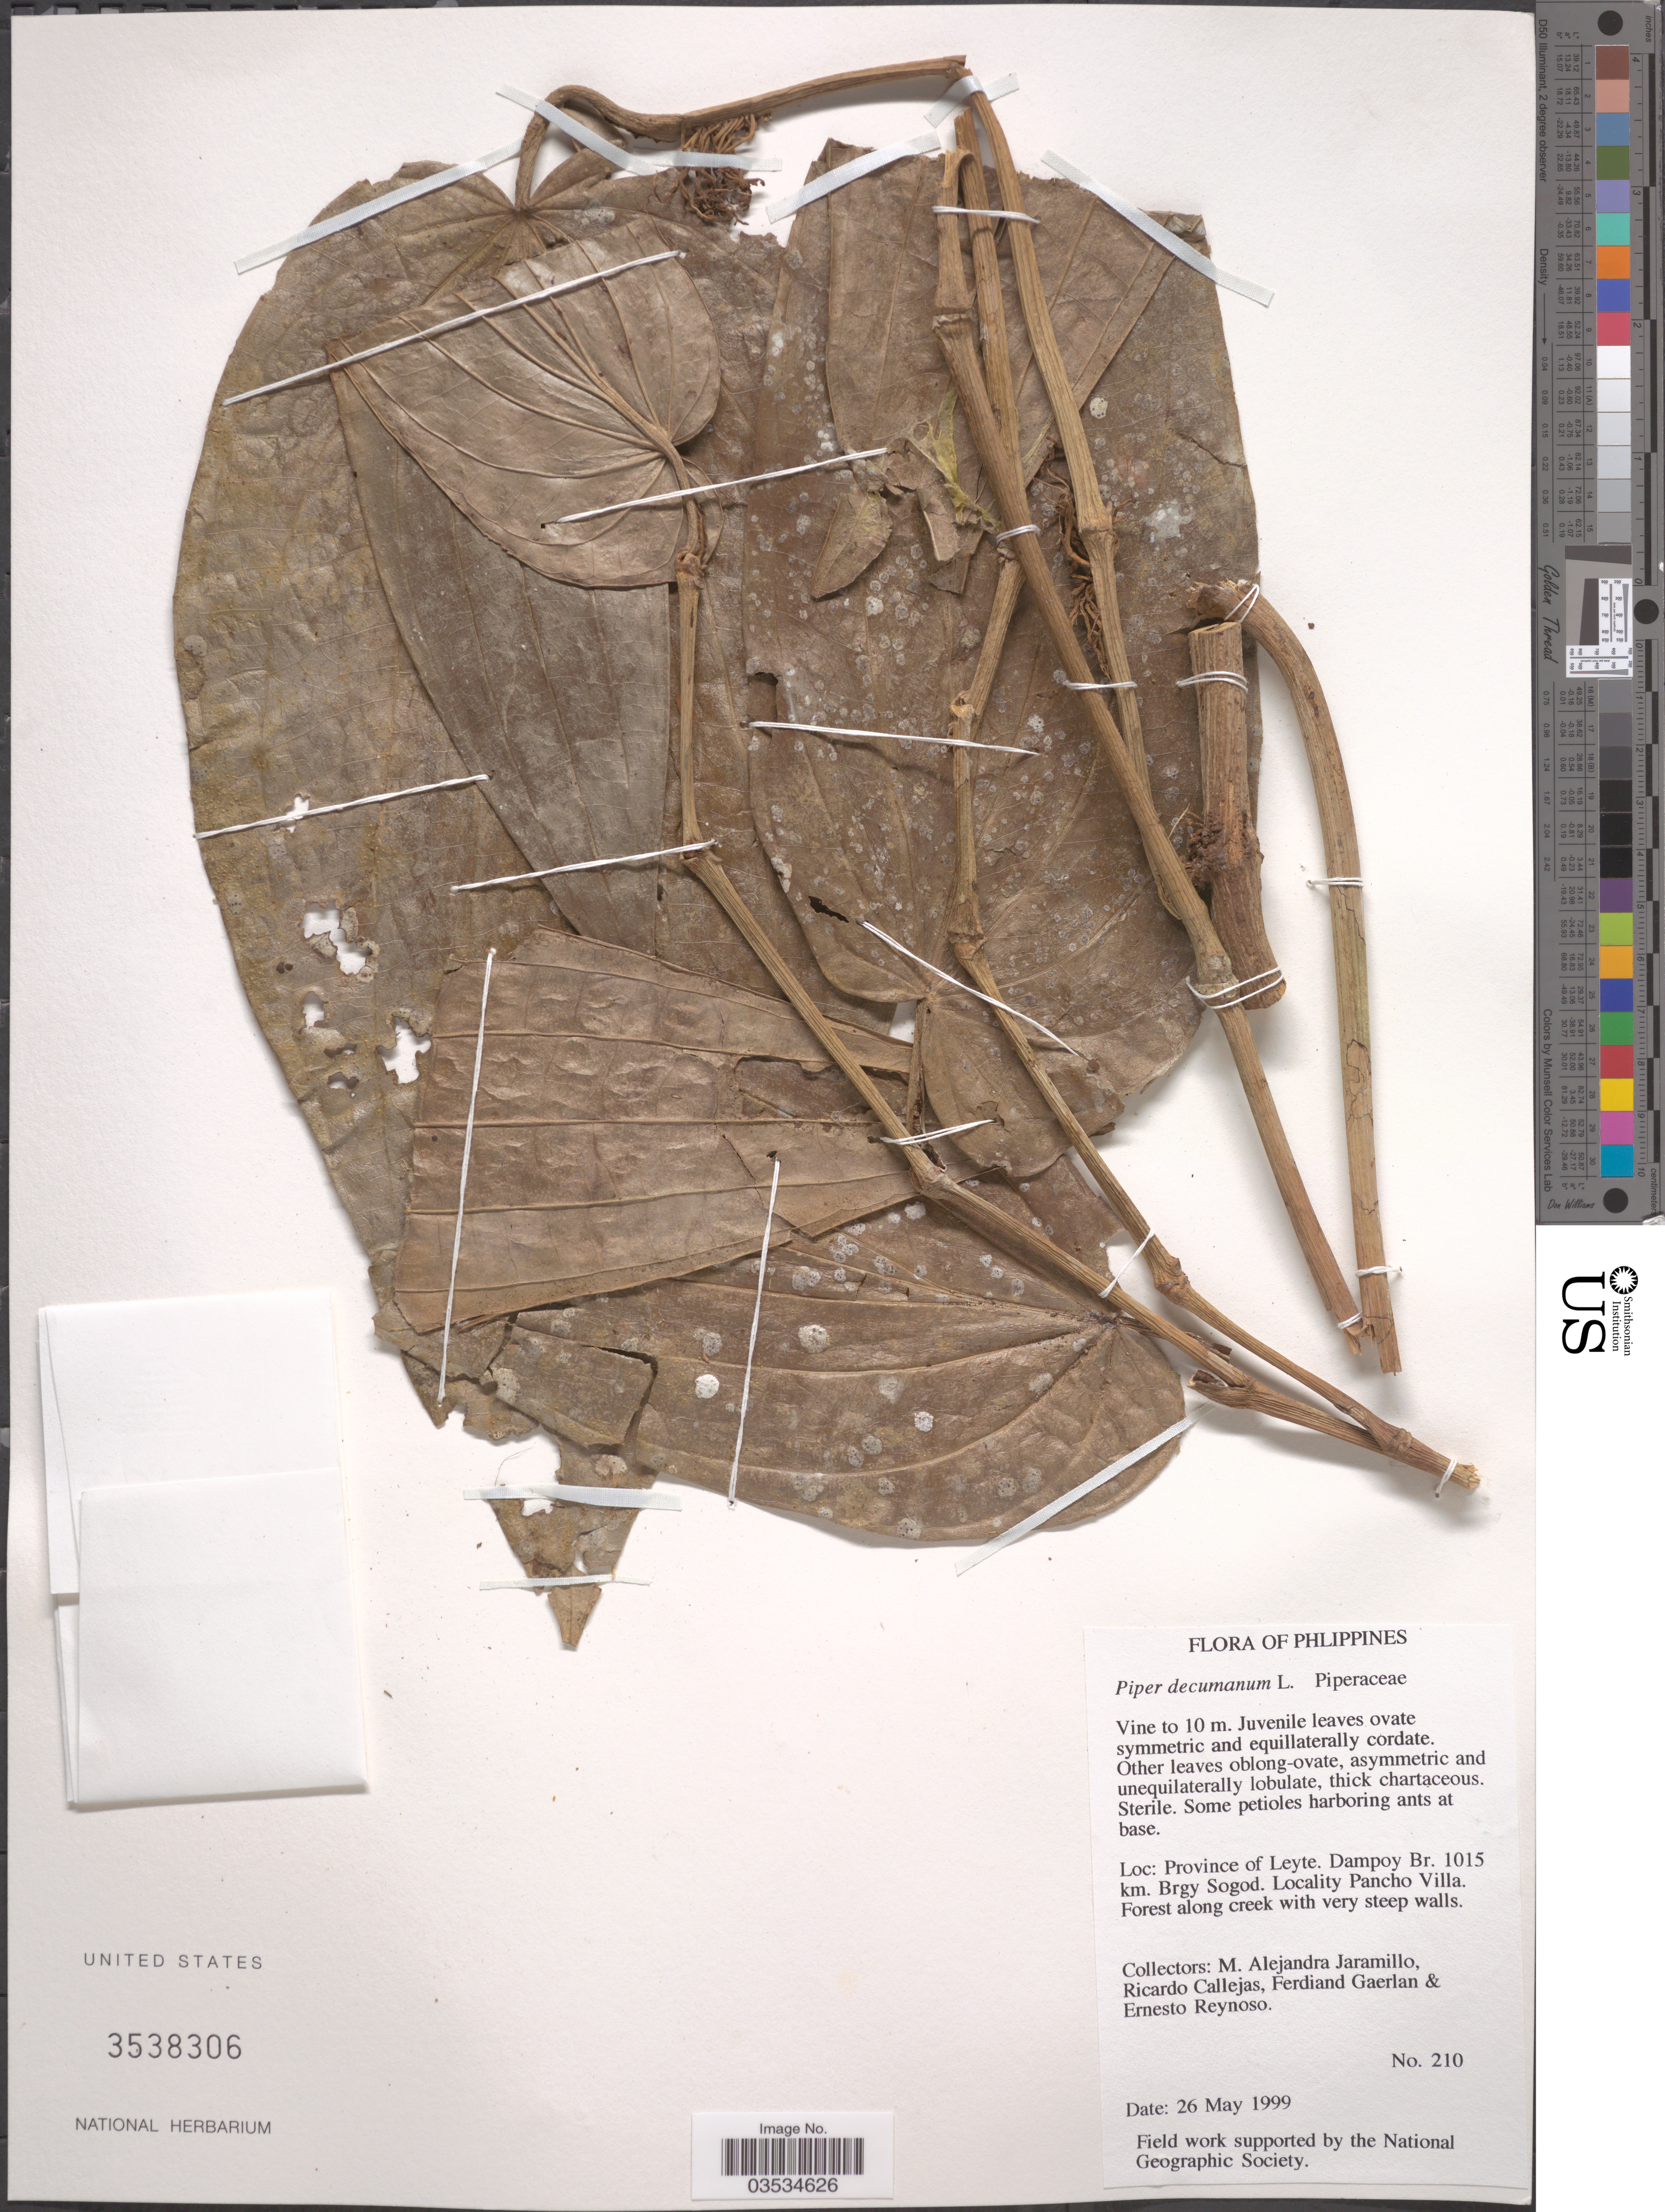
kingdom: Plantae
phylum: Tracheophyta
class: Magnoliopsida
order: Piperales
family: Piperaceae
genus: Piper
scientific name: Piper decumanum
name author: (Rumph.) L.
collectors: M. A. Jaramillo, R. Callejas, F. Gaerlan & E. Reynoso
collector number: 210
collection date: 1999-05-26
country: Philippines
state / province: Eastern Visayas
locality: Province of Leyte. Dampoy Br. 1015 km. Brgy Sogod. Pancho Villa.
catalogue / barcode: US 3538306